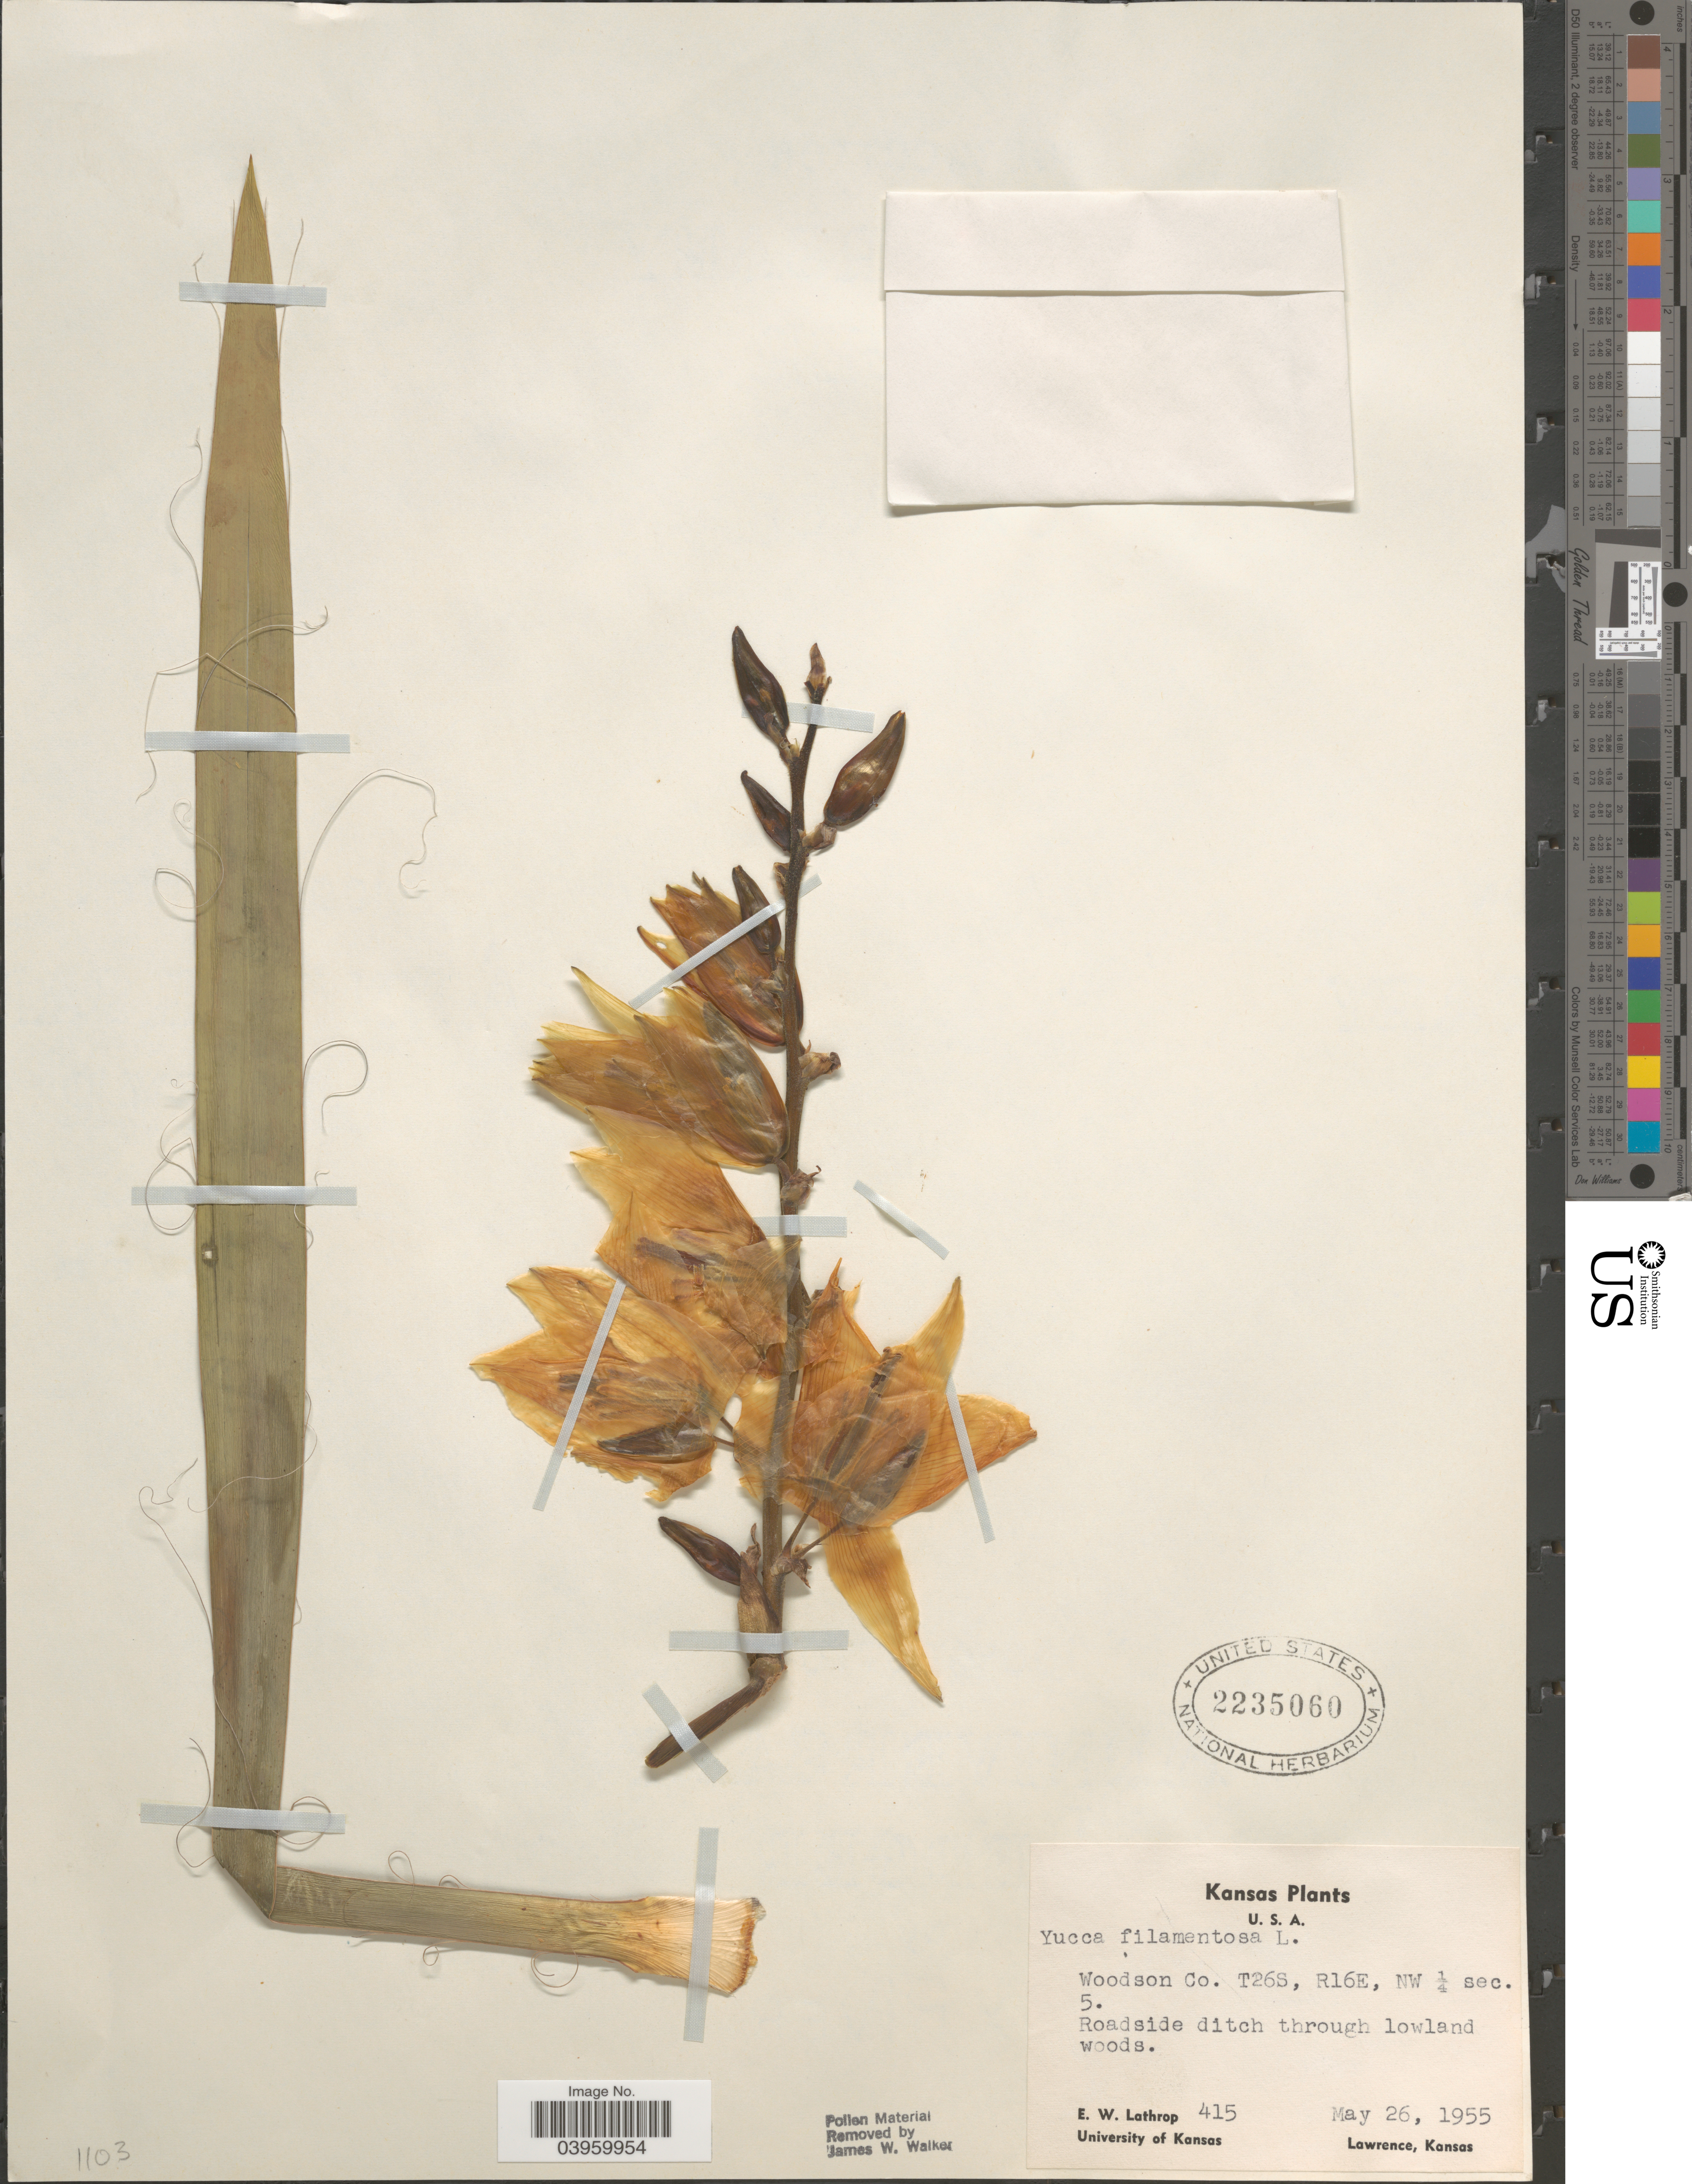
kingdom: Plantae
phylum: Tracheophyta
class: Liliopsida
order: Asparagales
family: Asparagaceae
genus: Yucca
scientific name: Yucca filamentosa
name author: L.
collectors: E. W. Lathrop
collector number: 415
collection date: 1955-05-26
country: United States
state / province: Kansas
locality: Woodson Co. T26S, R16E, NW ¼ sec. 5. Roadside ditch through lowland woods.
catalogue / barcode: US 2235060